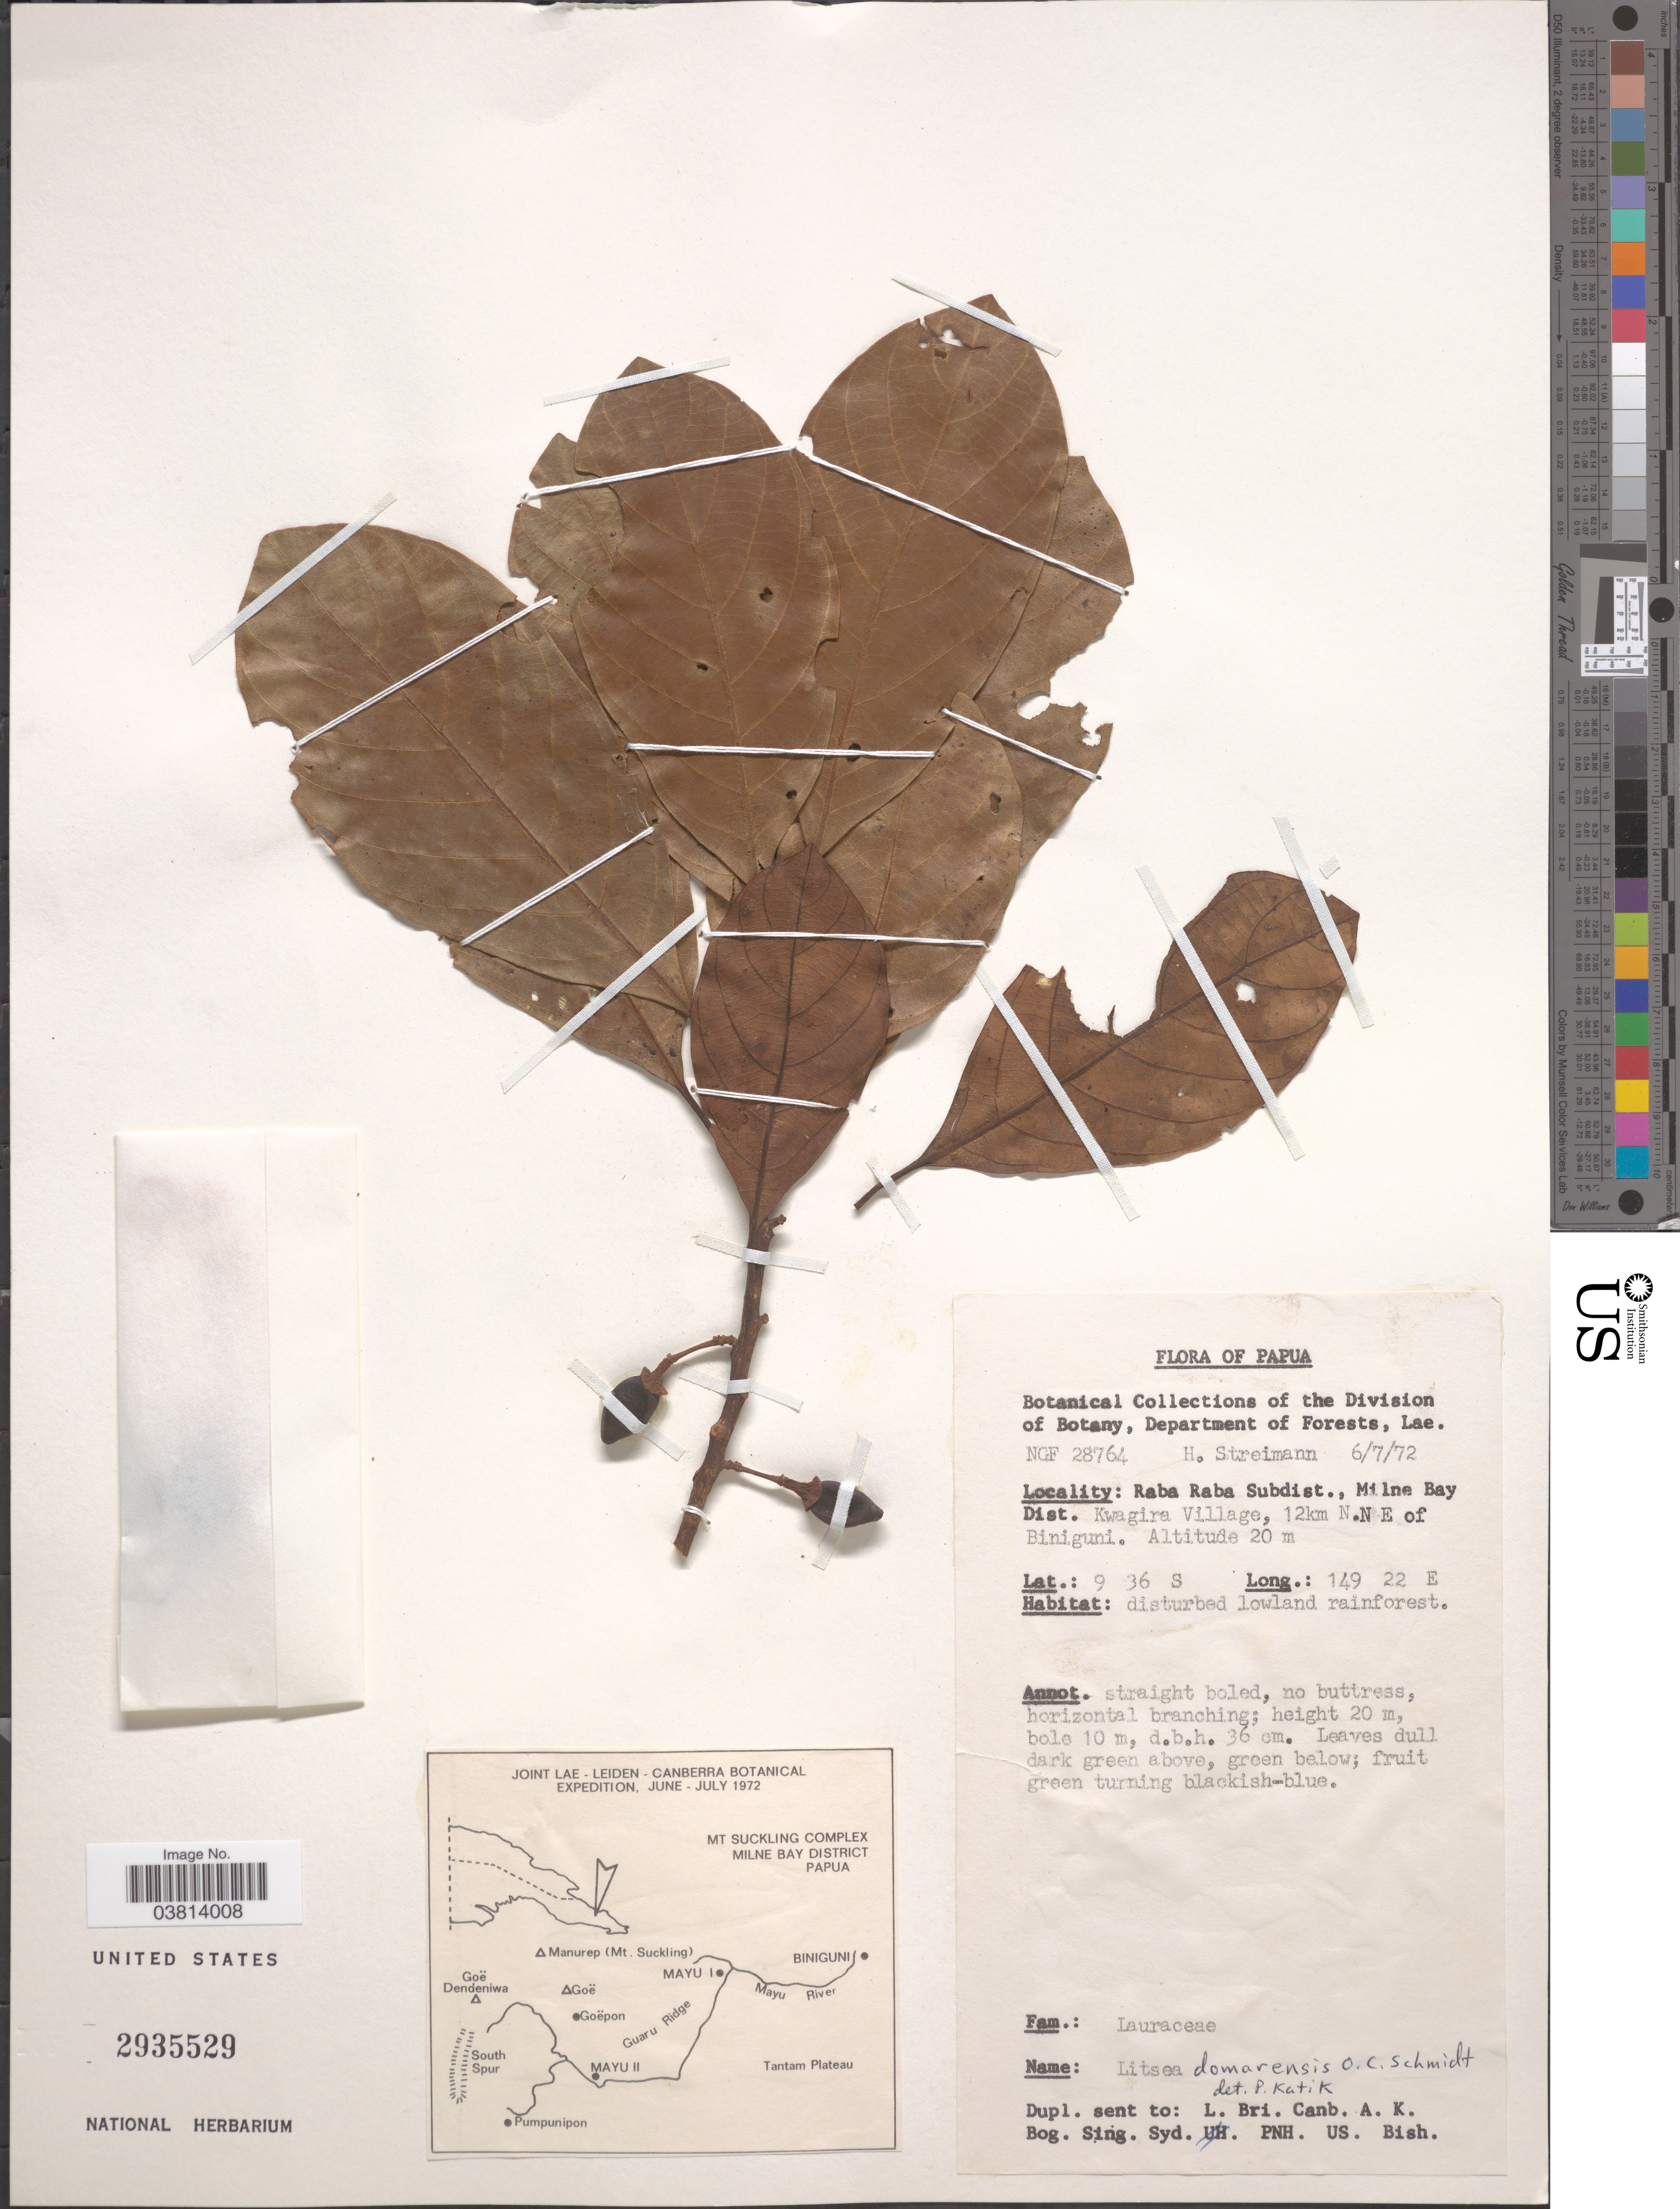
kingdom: Plantae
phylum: Tracheophyta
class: Magnoliopsida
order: Laurales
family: Lauraceae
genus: Litsea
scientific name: Litsea domarensis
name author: O.C. Schmidt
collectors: H. Streimann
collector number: NGF28764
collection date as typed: Transcribed d/m/y: 6/7/72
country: Papua New Guinea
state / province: Milne Bay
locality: Raba Raba Subdist., Milne Bay Dist. Kwagira Village, 12km N. N E of Biniguni.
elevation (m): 20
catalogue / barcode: US 2935529